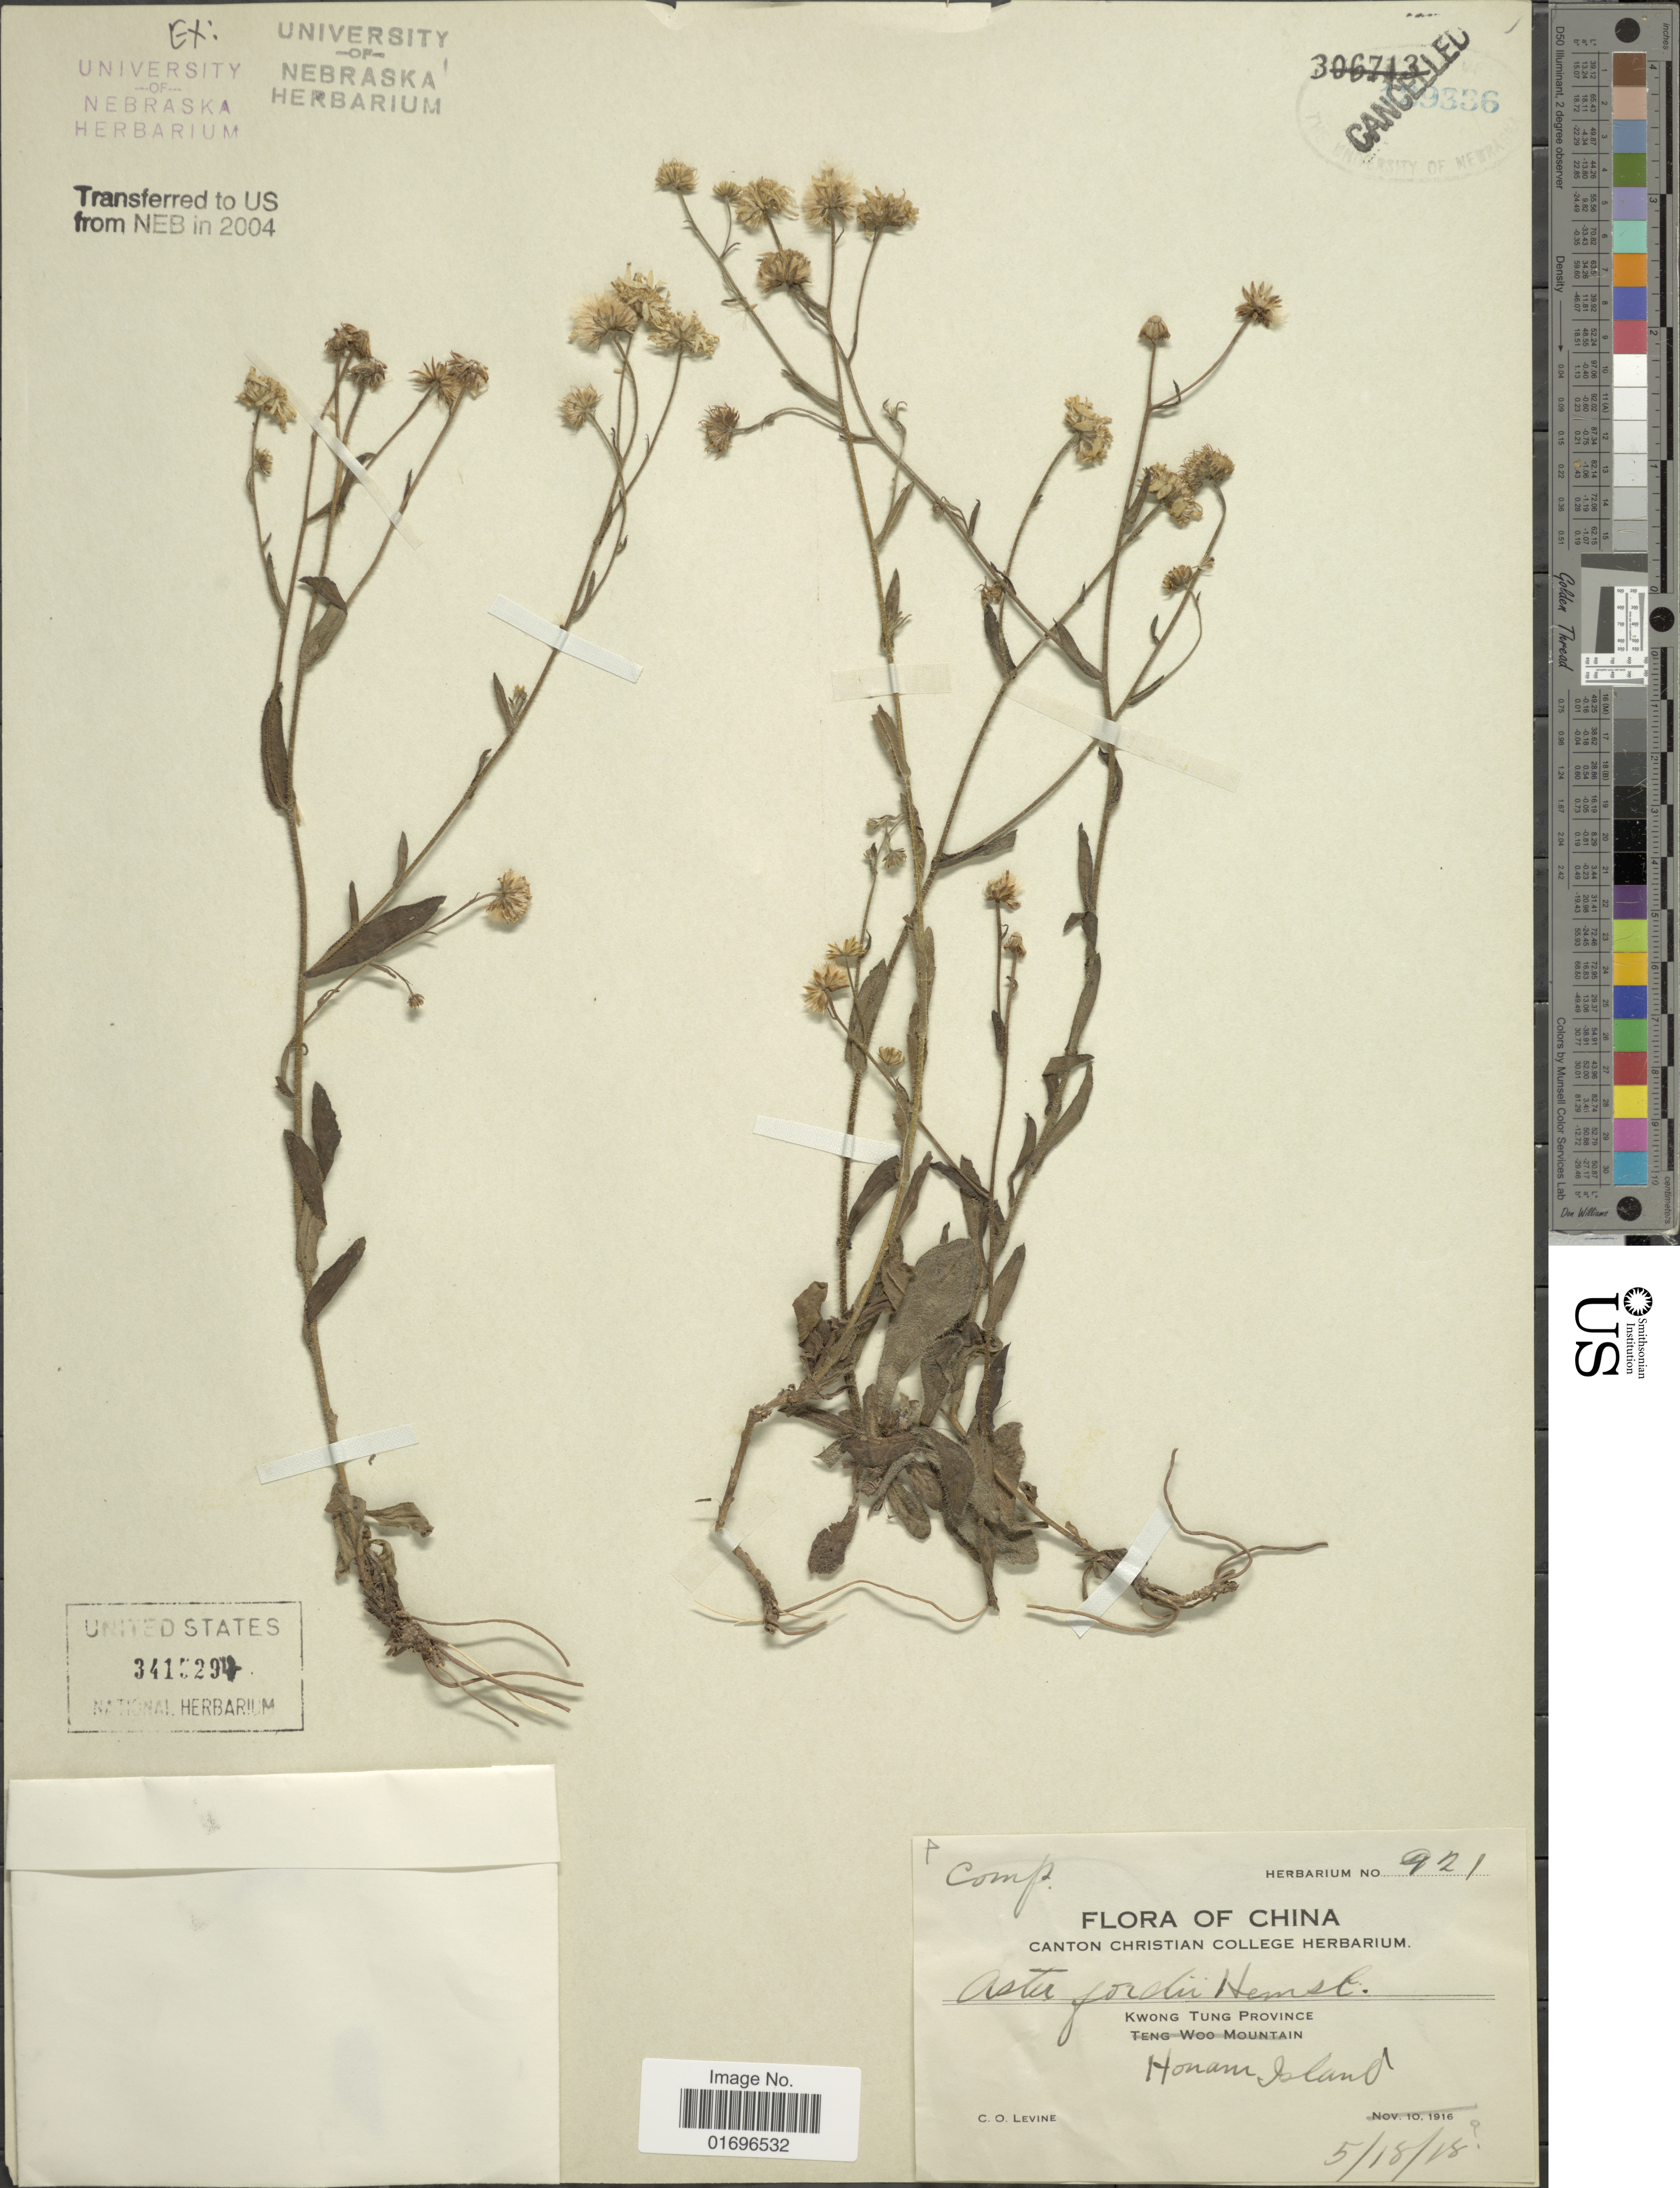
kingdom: Plantae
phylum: Tracheophyta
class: Magnoliopsida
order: Asterales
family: Asteraceae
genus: Aster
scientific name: Aster fordii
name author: Hemsl.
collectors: C. O. Levine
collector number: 921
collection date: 1918-05-18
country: China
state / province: Guangdong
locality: Kwong Tung Province. Honam Island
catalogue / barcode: US 3415294